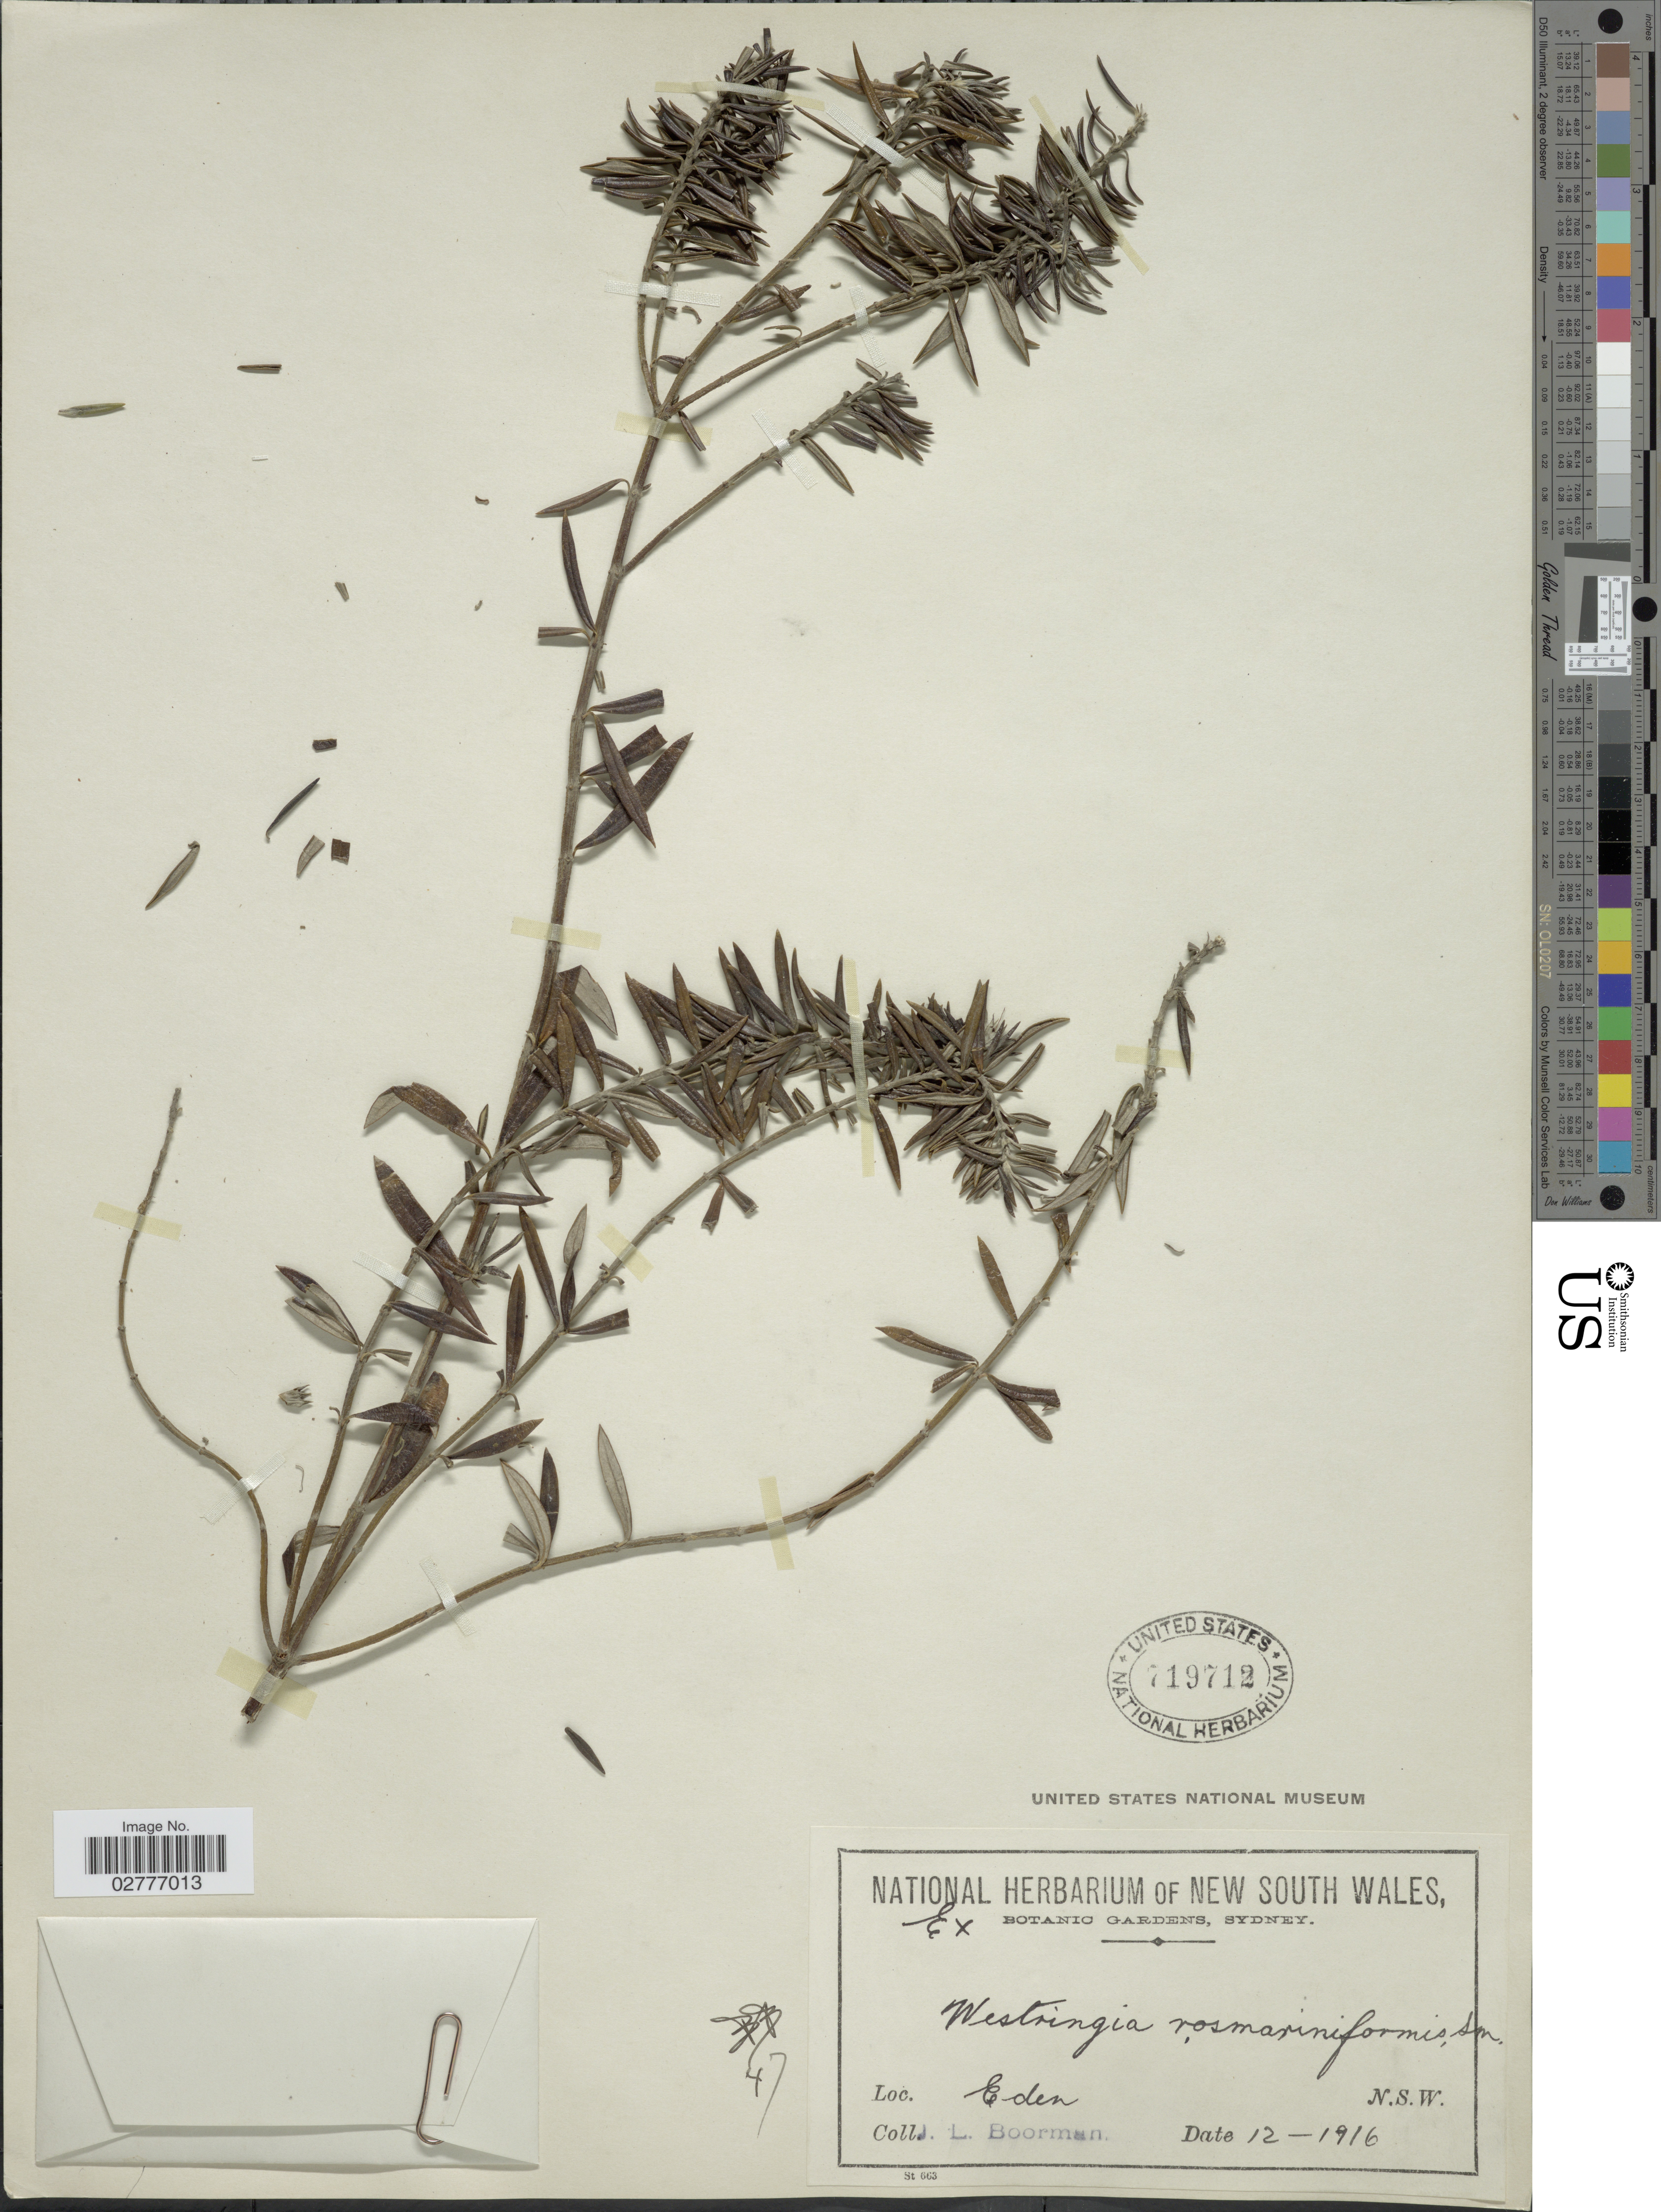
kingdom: Plantae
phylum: Tracheophyta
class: Magnoliopsida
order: Lamiales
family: Lamiaceae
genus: Westringia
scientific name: Westringia rosmariniformis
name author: Sm.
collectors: J. Boorman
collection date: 1916-12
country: Australia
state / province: New South Wales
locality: Eden.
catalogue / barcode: US 719712